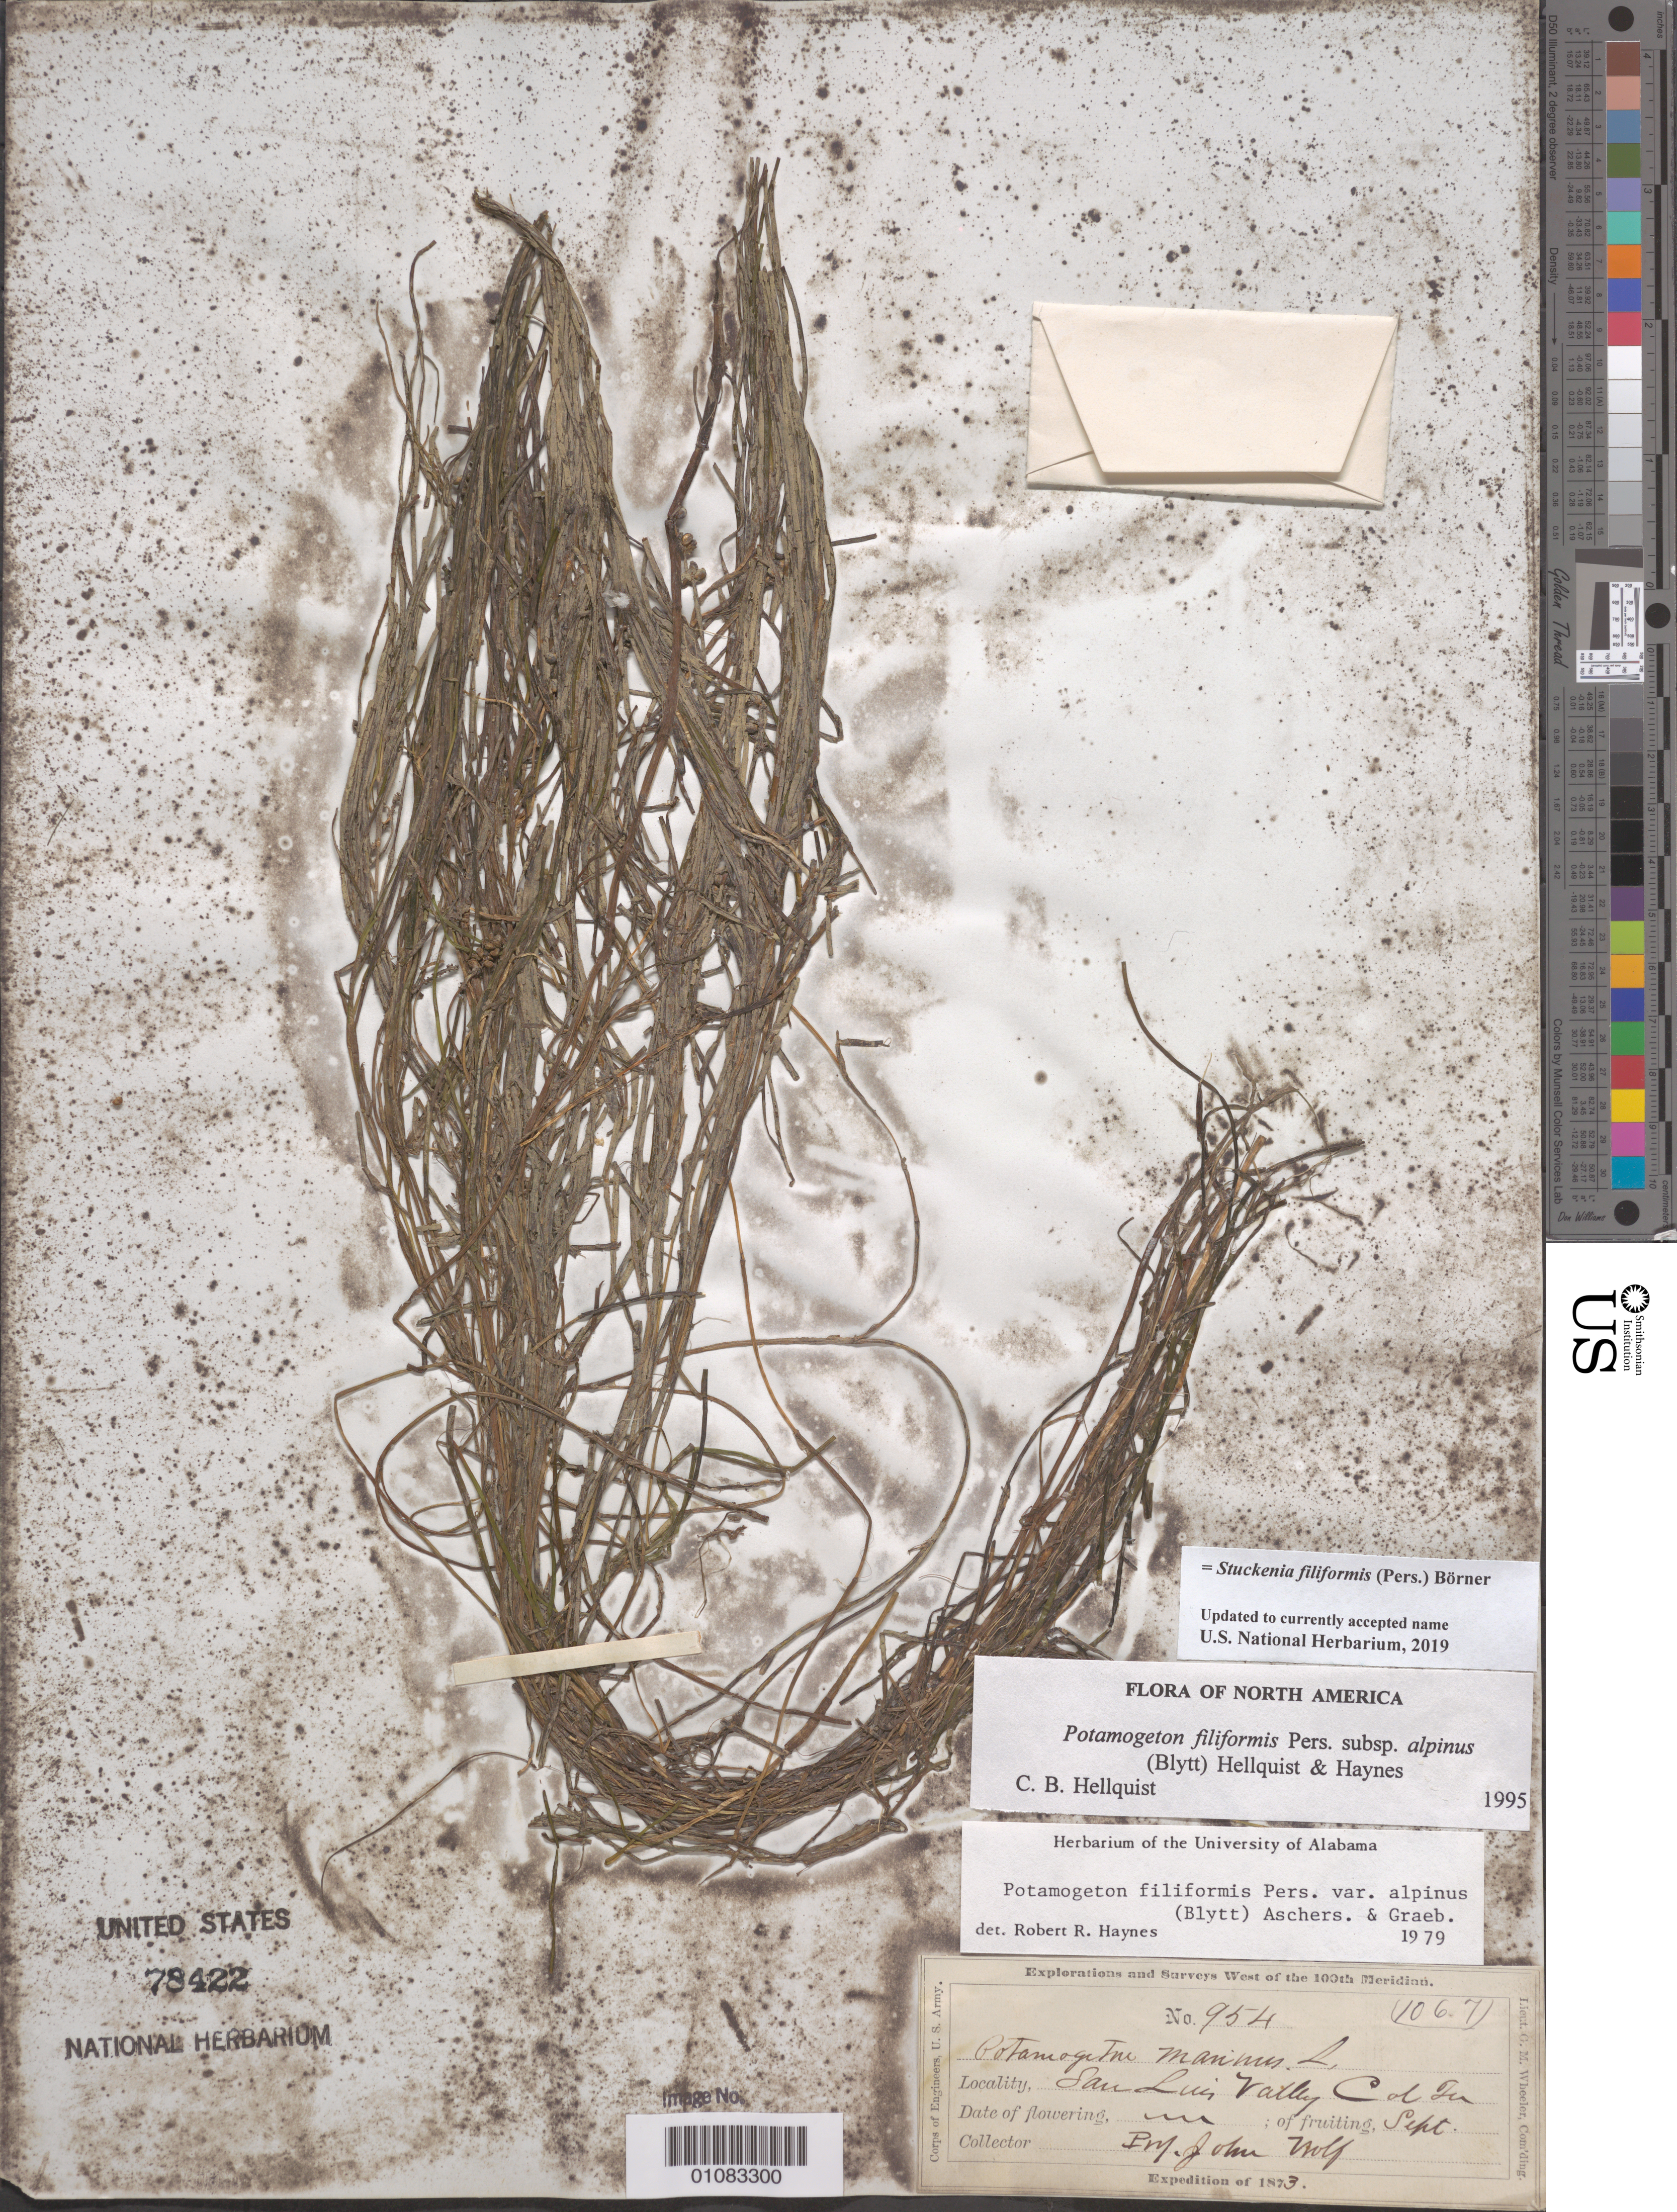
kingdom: Plantae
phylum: Tracheophyta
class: Liliopsida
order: Alismatales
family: Potamogetonaceae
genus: Stuckenia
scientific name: Stuckenia filiformis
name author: (Pers.) Börner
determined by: Strong, Mark T., (BOT), Smithsonian Institution - National Museum of Natural History (UNITED STATES)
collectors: J. Wolf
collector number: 954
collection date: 1973-09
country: United States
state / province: Colorado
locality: San Luis Valley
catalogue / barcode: US 78422